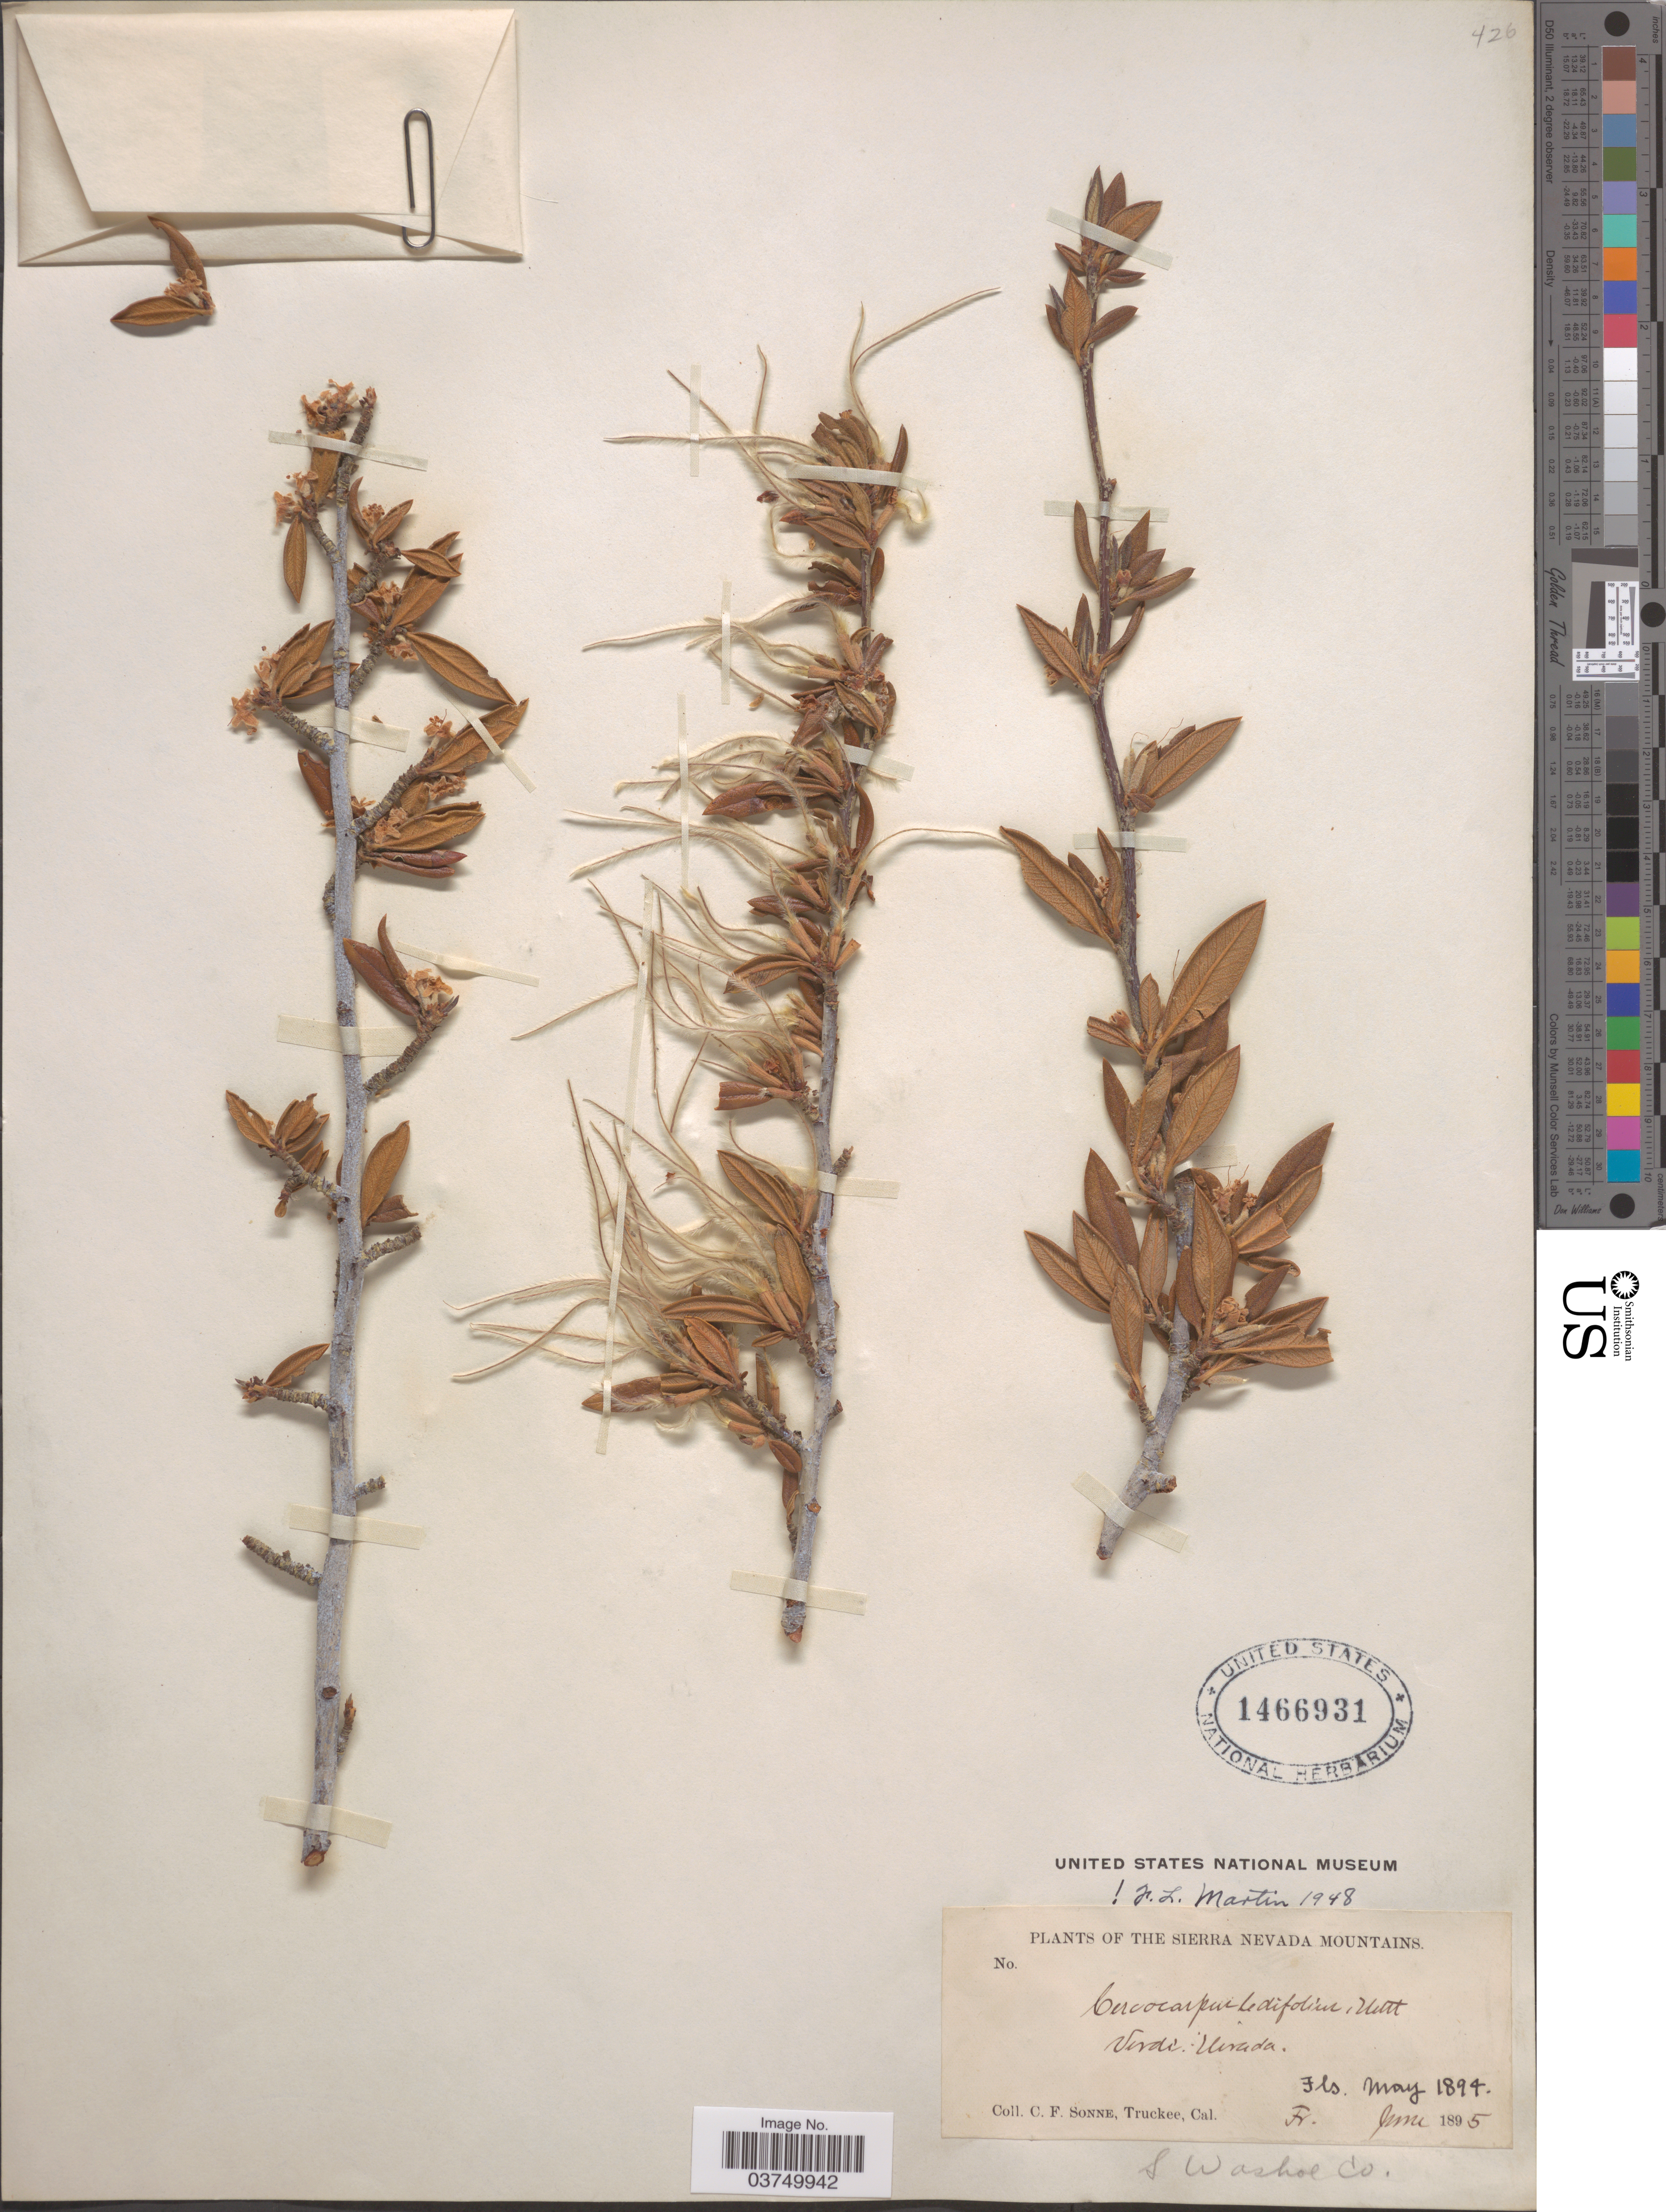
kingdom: Plantae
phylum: Tracheophyta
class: Magnoliopsida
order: Rosales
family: Rosaceae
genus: Cercocarpus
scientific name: Cercocarpus ledifolius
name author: Nutt.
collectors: C. Sonne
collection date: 1894-05/1895-06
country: United States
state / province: Nevada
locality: Sierra Nevada Mountains. Verdi. S Washoe Co.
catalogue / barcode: US 1466931